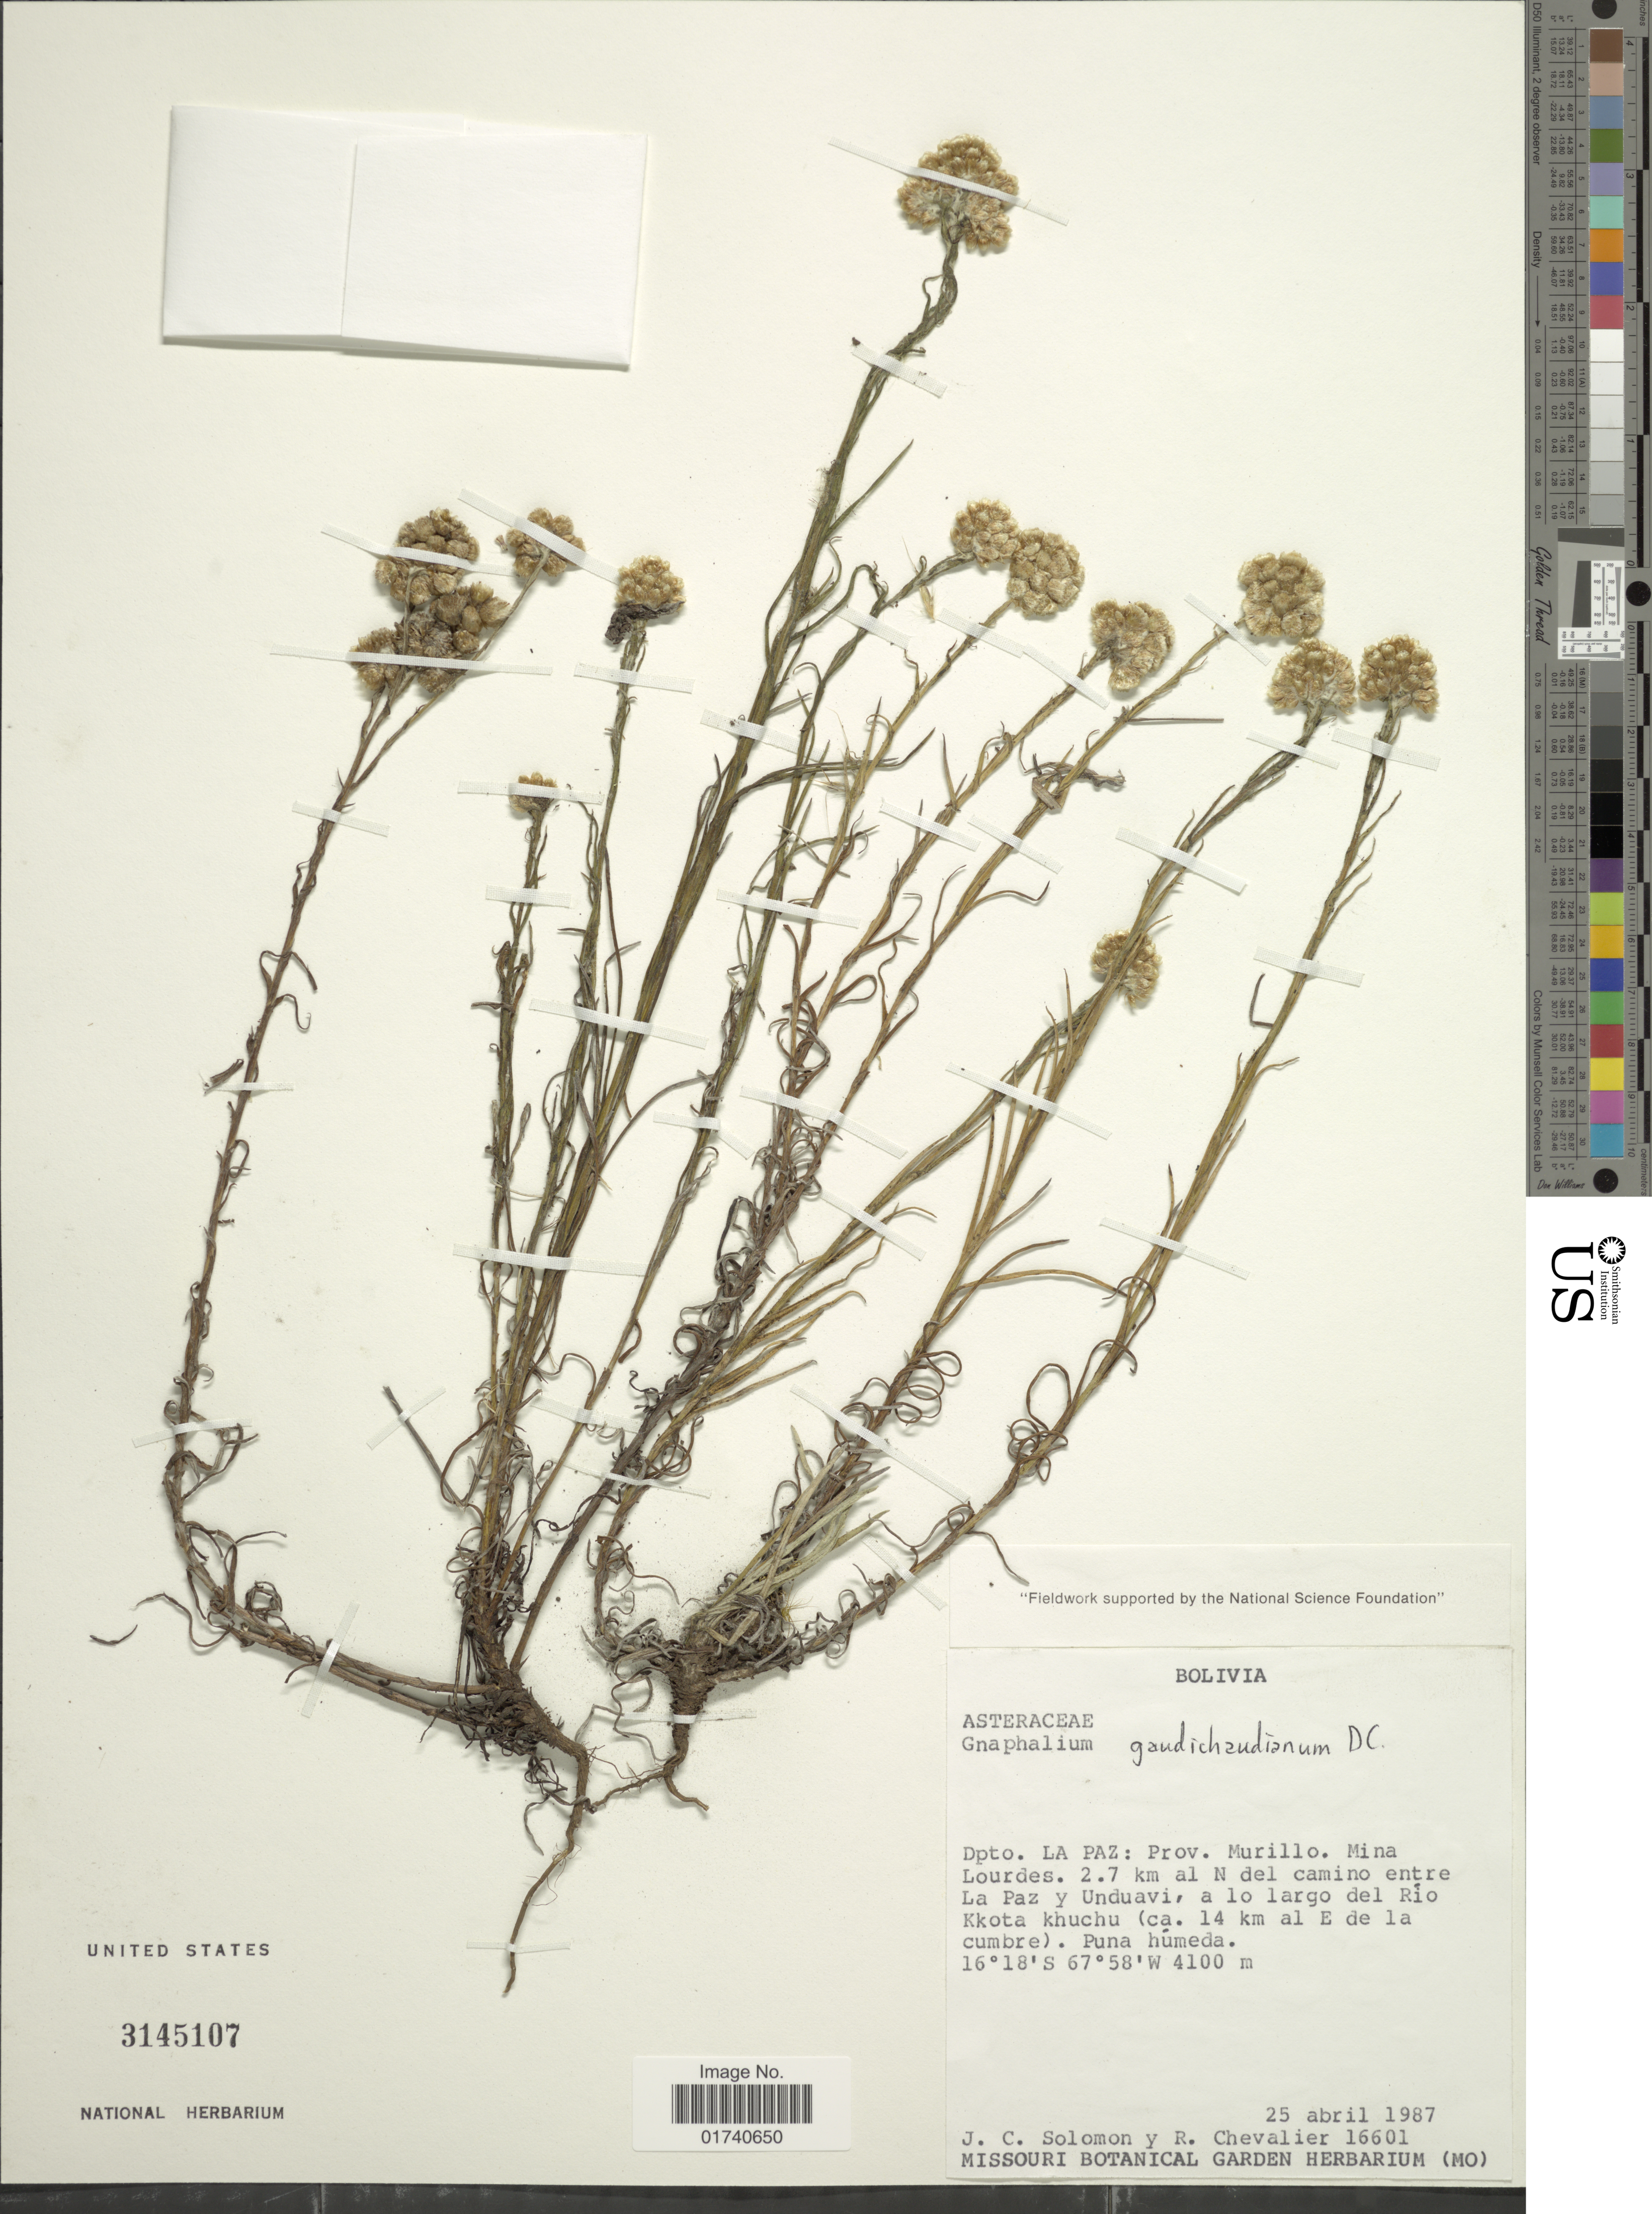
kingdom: Plantae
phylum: Tracheophyta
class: Magnoliopsida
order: Asterales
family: Asteraceae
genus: Pseudognaphalium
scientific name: Pseudognaphalium gaudichaudianum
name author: (DC.) Anderb.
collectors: J. C. Solomon & R. C. Chevalier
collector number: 16601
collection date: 1987-04-25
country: Bolivia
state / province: La Paz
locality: Dpto. La Paz: Prov. Murillo. Mina Lourdes. 2.7 km al N del camino entre La Paz y Unduavi, a lo largi del Rio Kkota khuchu (ca. 14 km al E de la cumbre) Puna humeda.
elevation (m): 4100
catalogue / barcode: US 3145107